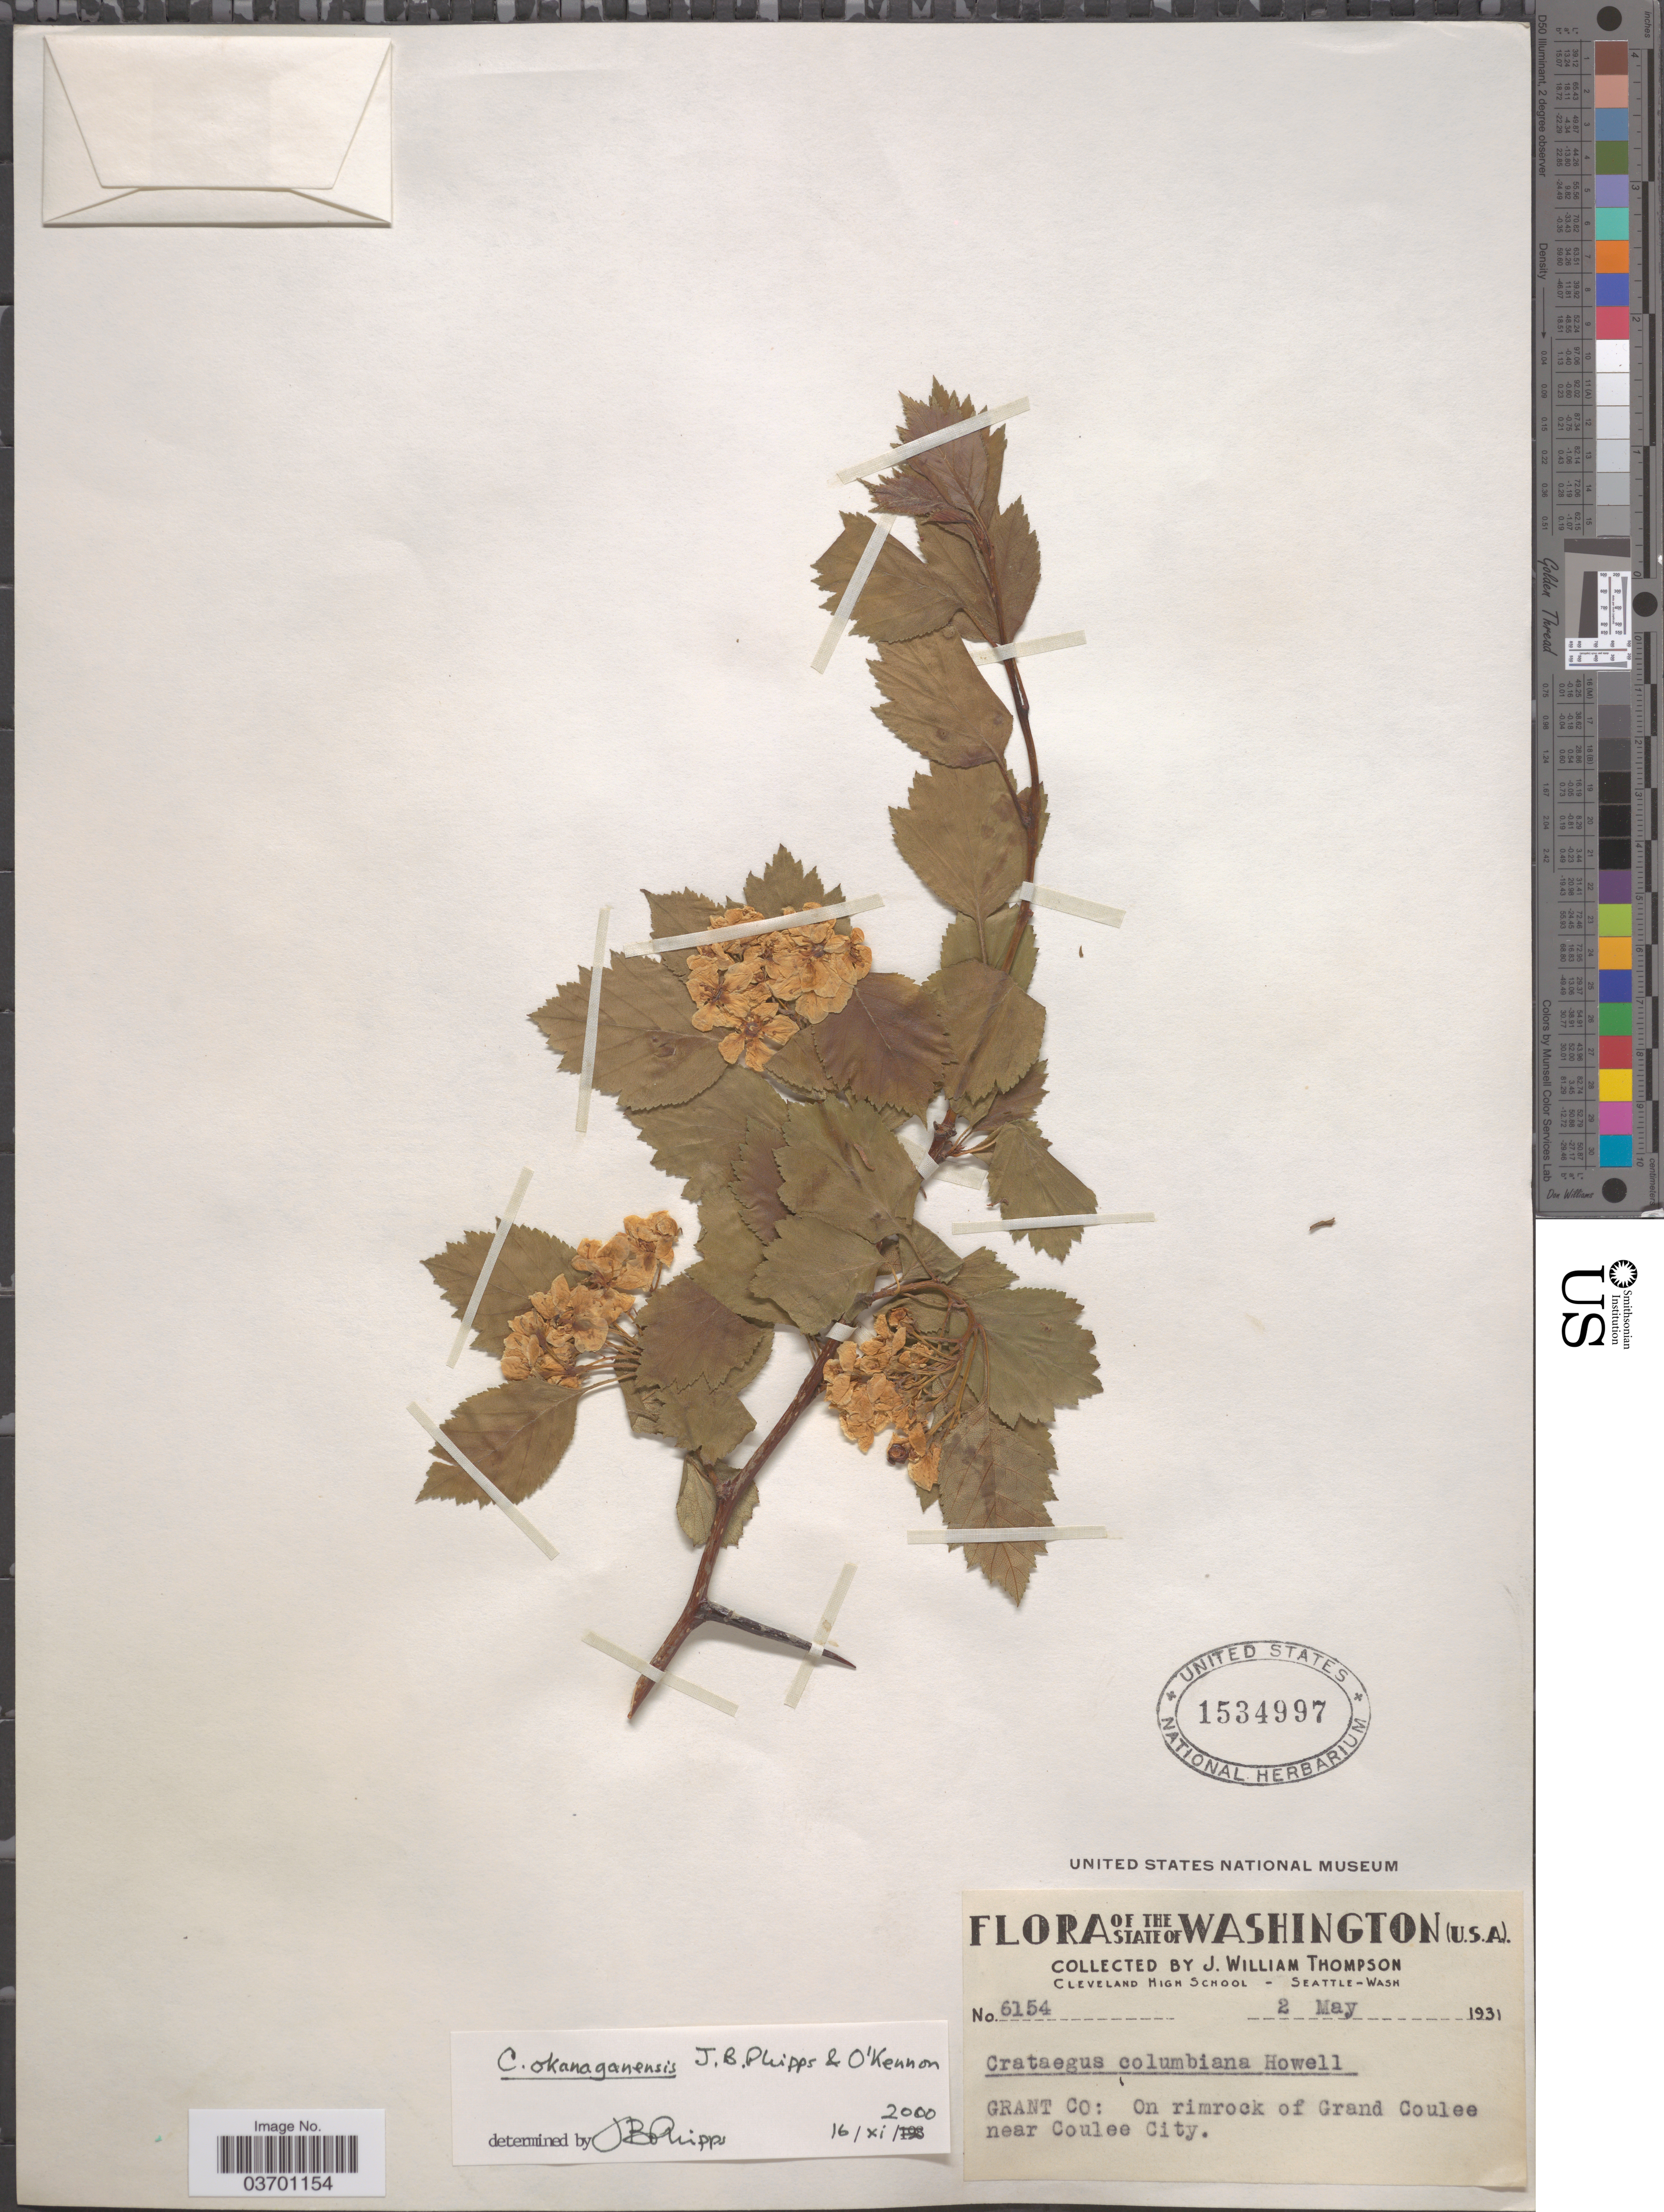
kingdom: Plantae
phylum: Tracheophyta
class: Magnoliopsida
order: Rosales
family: Rosaceae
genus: Crataegus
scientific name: Crataegus okanaganensis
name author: J.B. Phipps & O'Kennon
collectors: J. W. Thompson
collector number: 6154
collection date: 1931-05-02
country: United States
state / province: Washington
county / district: Grant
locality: Grant Co: On rimrock of Grand Coulee near Coulee City.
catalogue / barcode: US 1534997